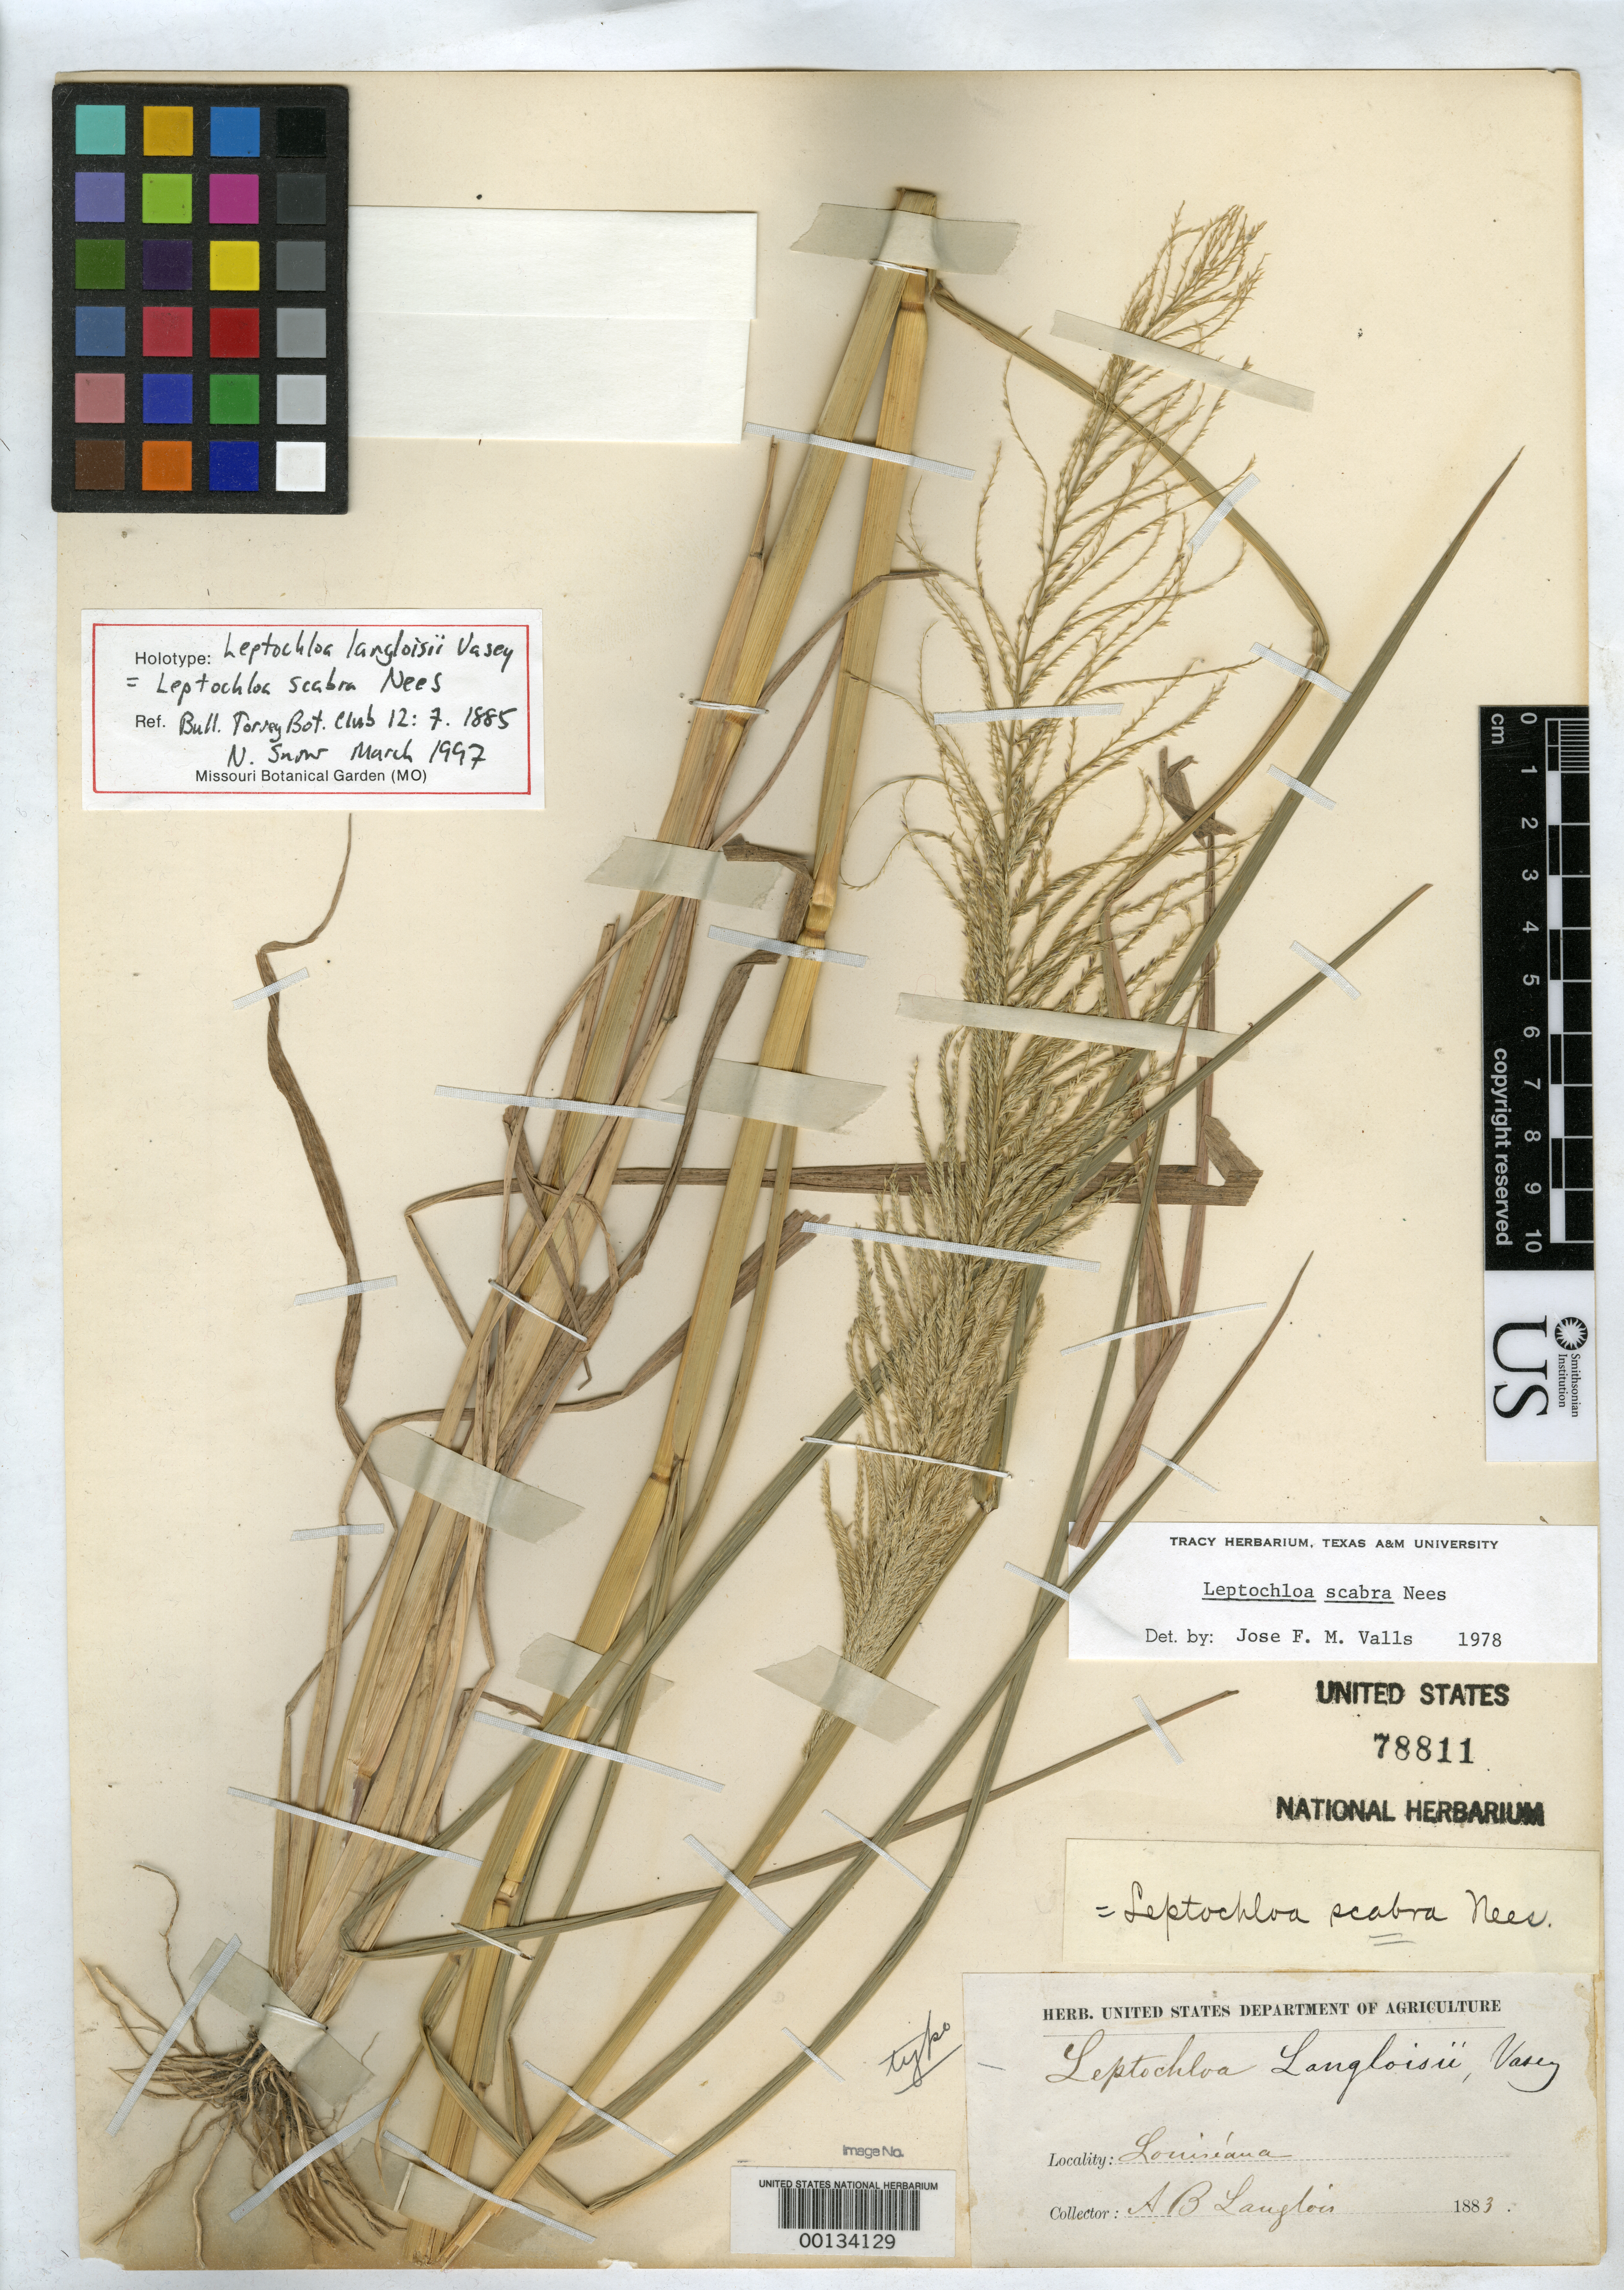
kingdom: Plantae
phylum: Tracheophyta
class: Liliopsida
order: Poales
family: Poaceae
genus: Leptochloa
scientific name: Leptochloa langloisii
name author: Vasey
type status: Holotype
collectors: A. B. Langlois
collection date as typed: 1883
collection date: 1883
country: United States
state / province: Louisiana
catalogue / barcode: US 78811